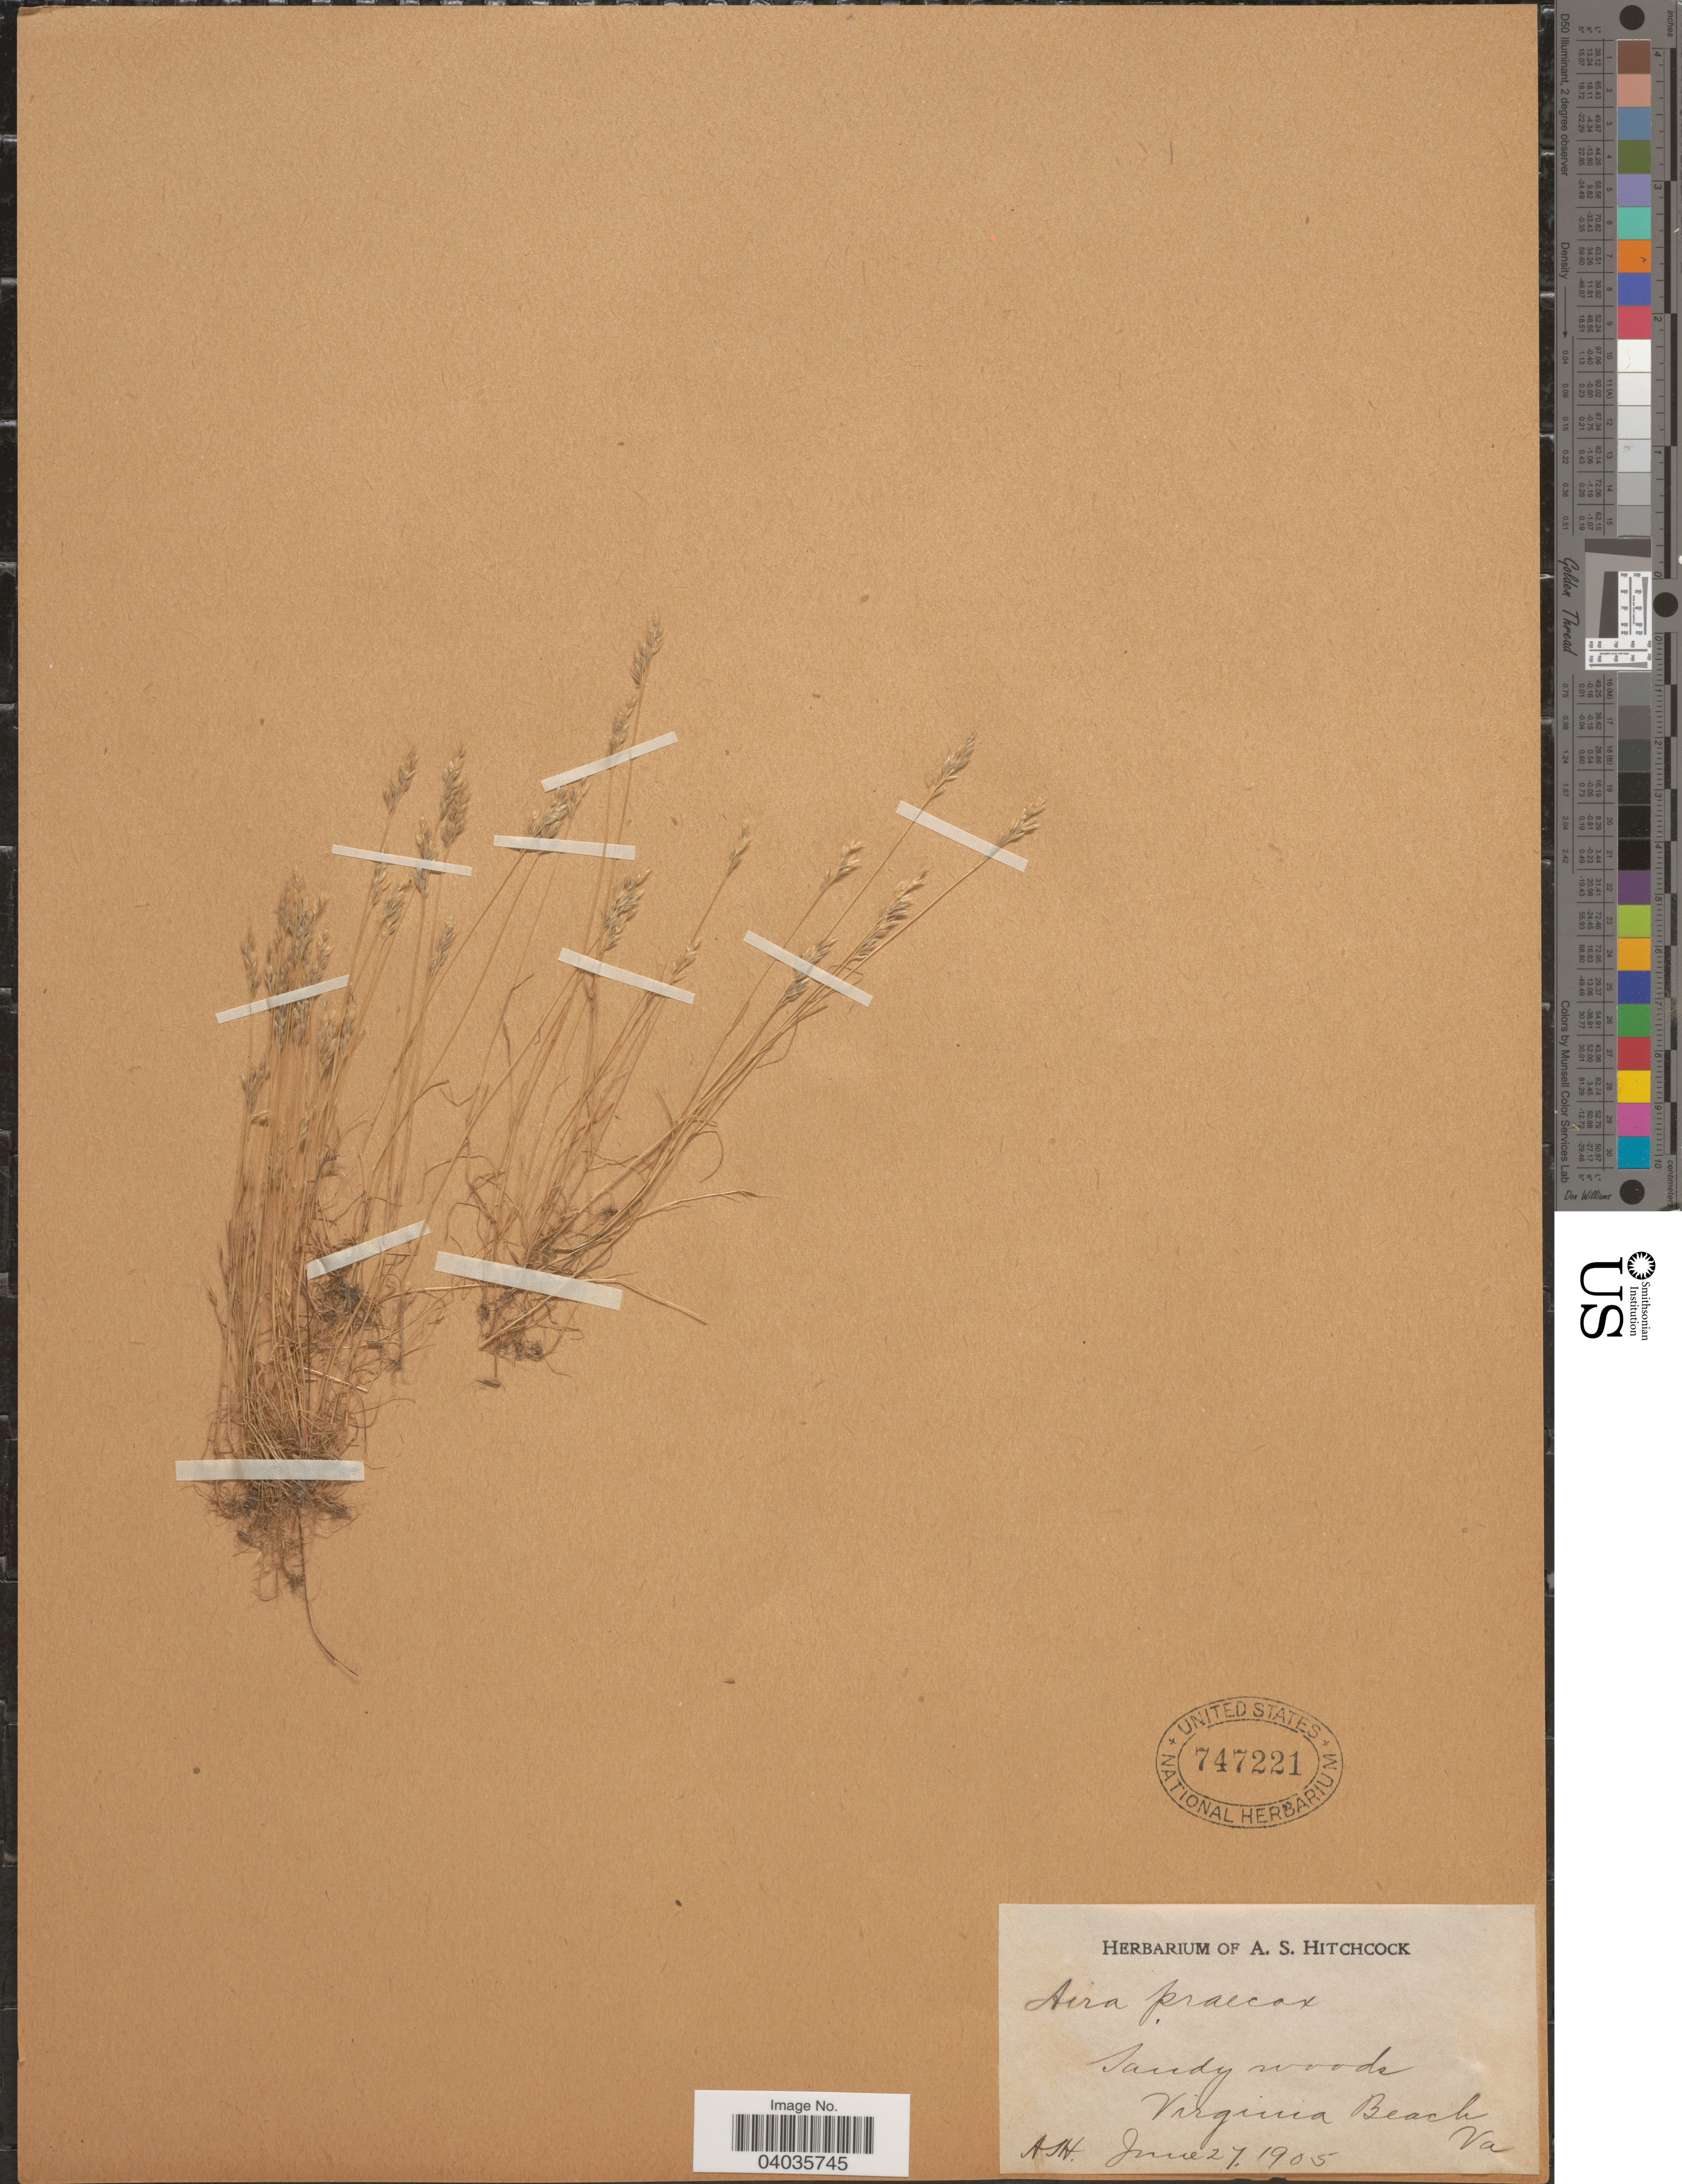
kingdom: Plantae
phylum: Tracheophyta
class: Liliopsida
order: Poales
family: Poaceae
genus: Aira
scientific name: Aira praecox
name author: L.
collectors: A. S. Hitchcock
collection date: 1905-06-27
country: United States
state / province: Virginia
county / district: City of Virginia Beach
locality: Virginia Beach.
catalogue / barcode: US 747221